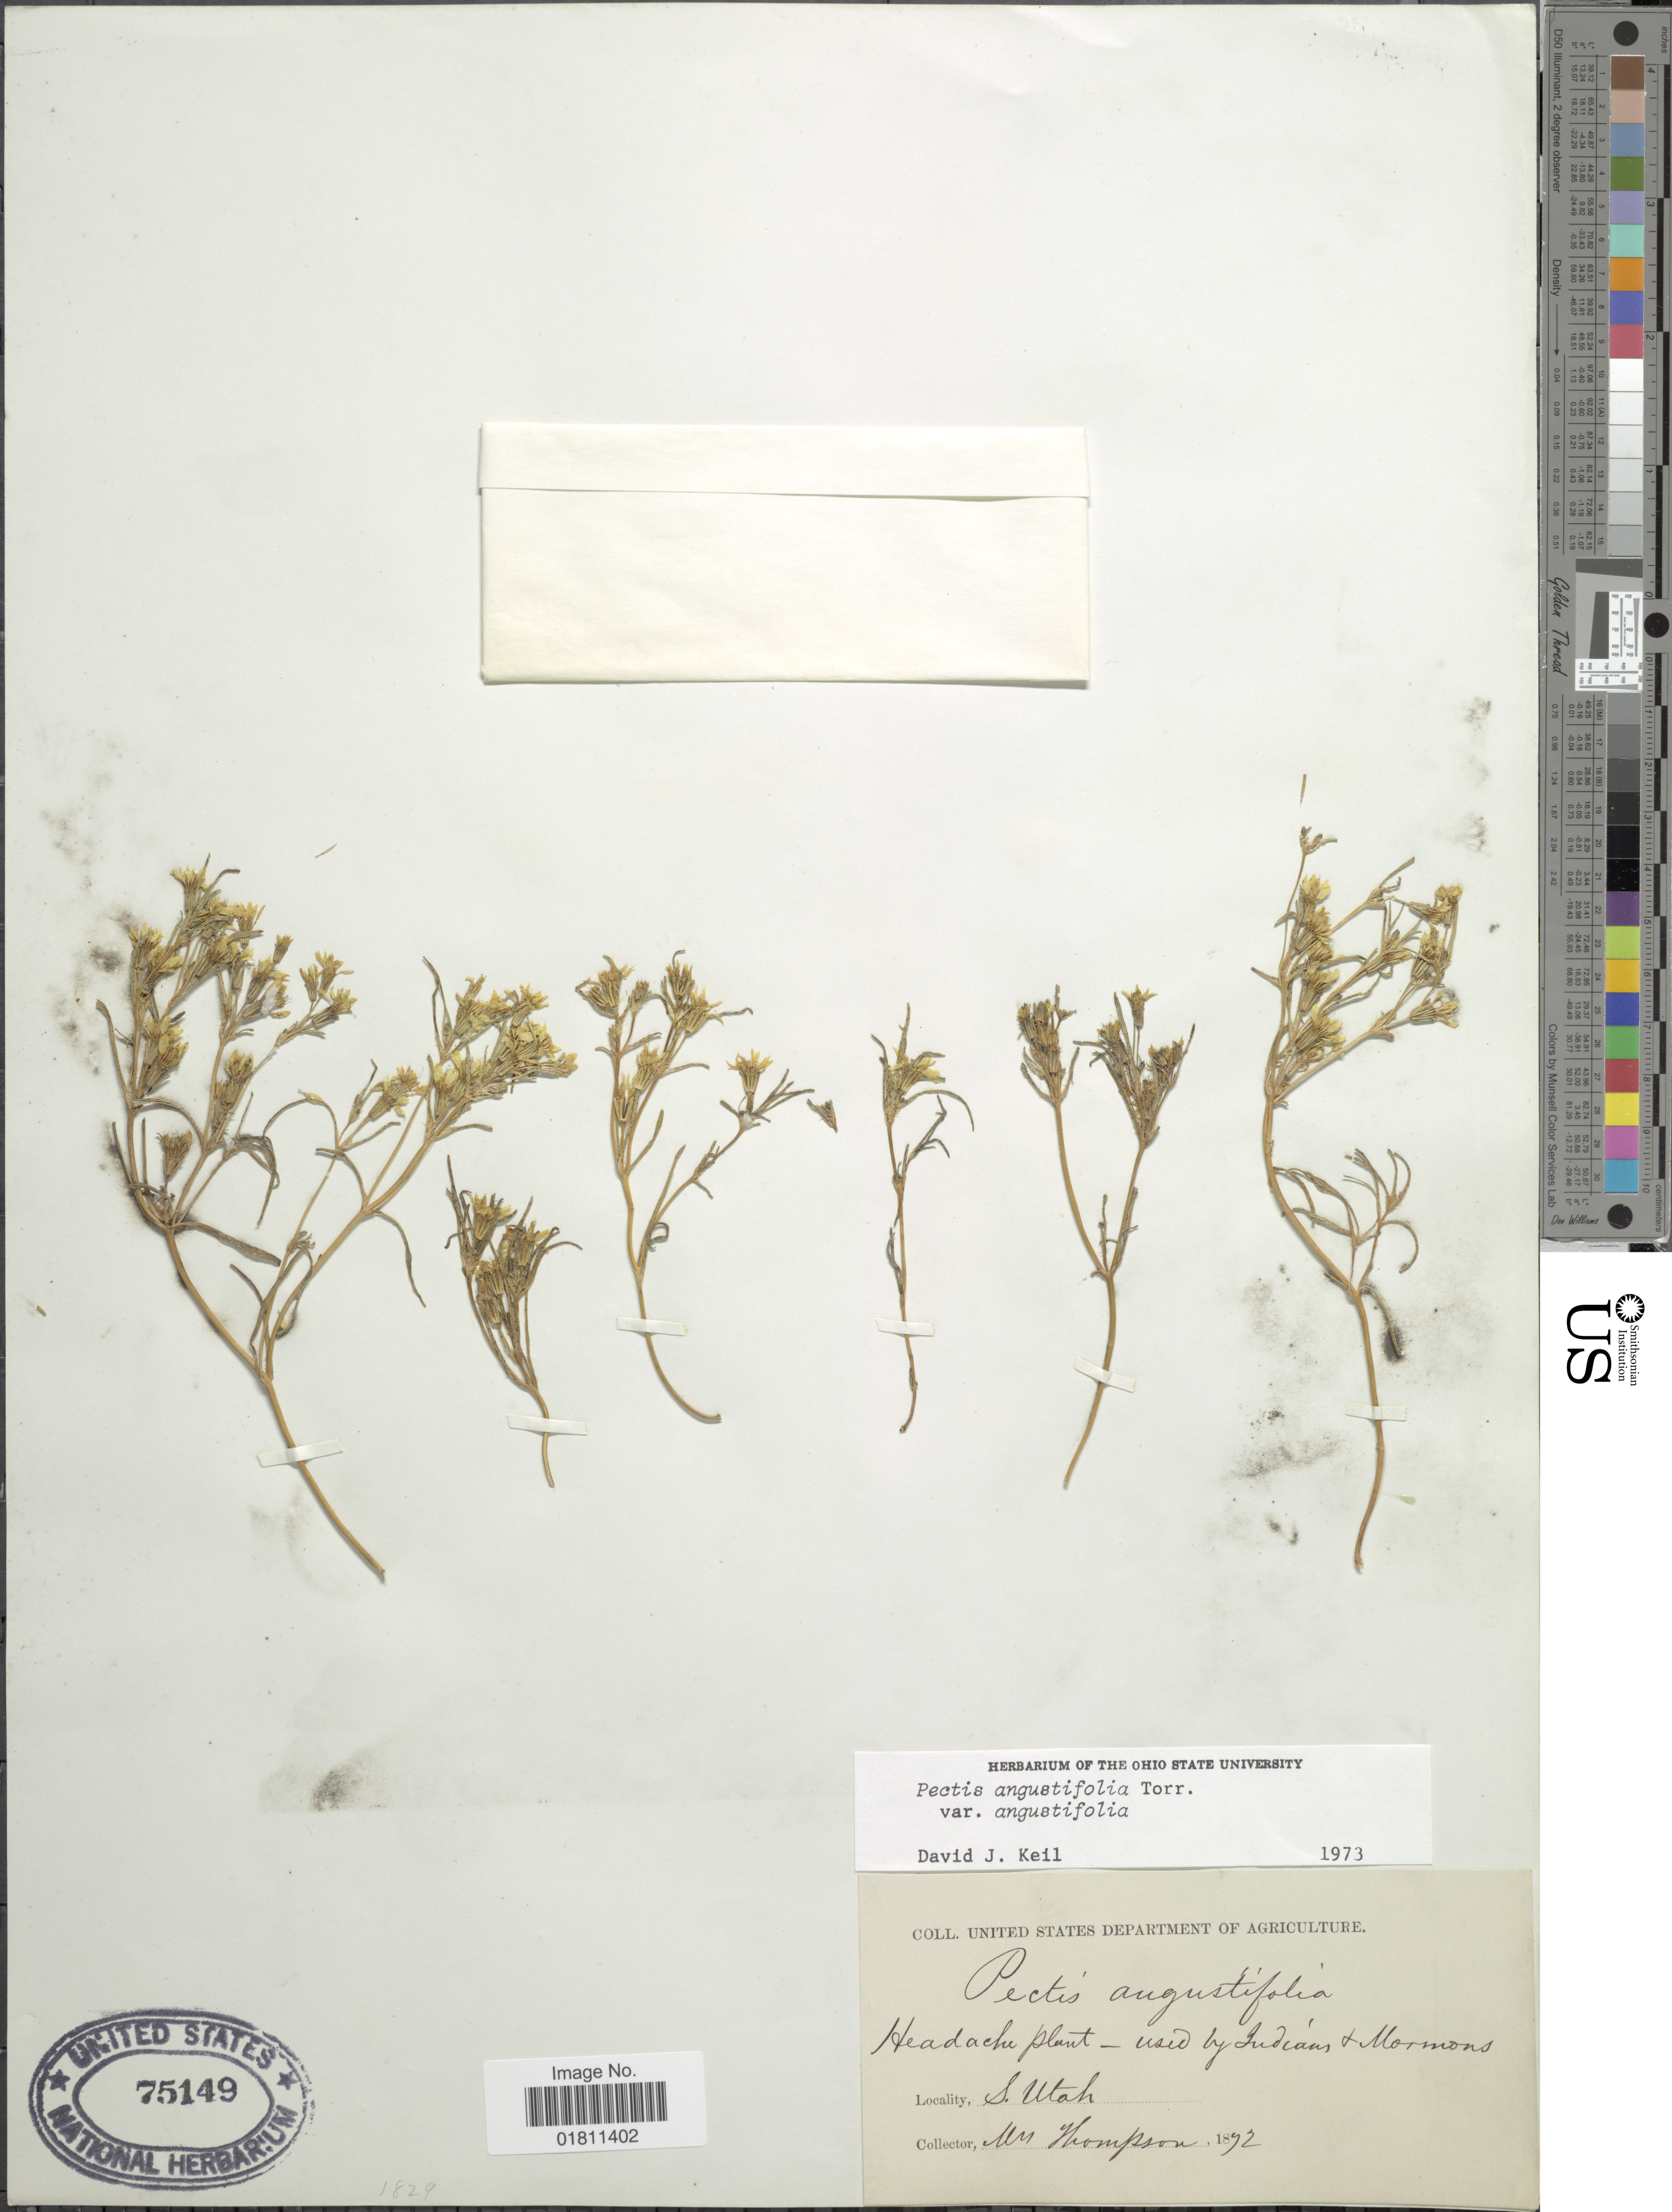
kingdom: Plantae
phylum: Tracheophyta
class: Magnoliopsida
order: Asterales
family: Asteraceae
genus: Pectis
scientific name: Pectis angustifolia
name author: Torr.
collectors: W. Thompson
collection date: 1872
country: United States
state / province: Utah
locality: S. Utah,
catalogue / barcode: US 75149